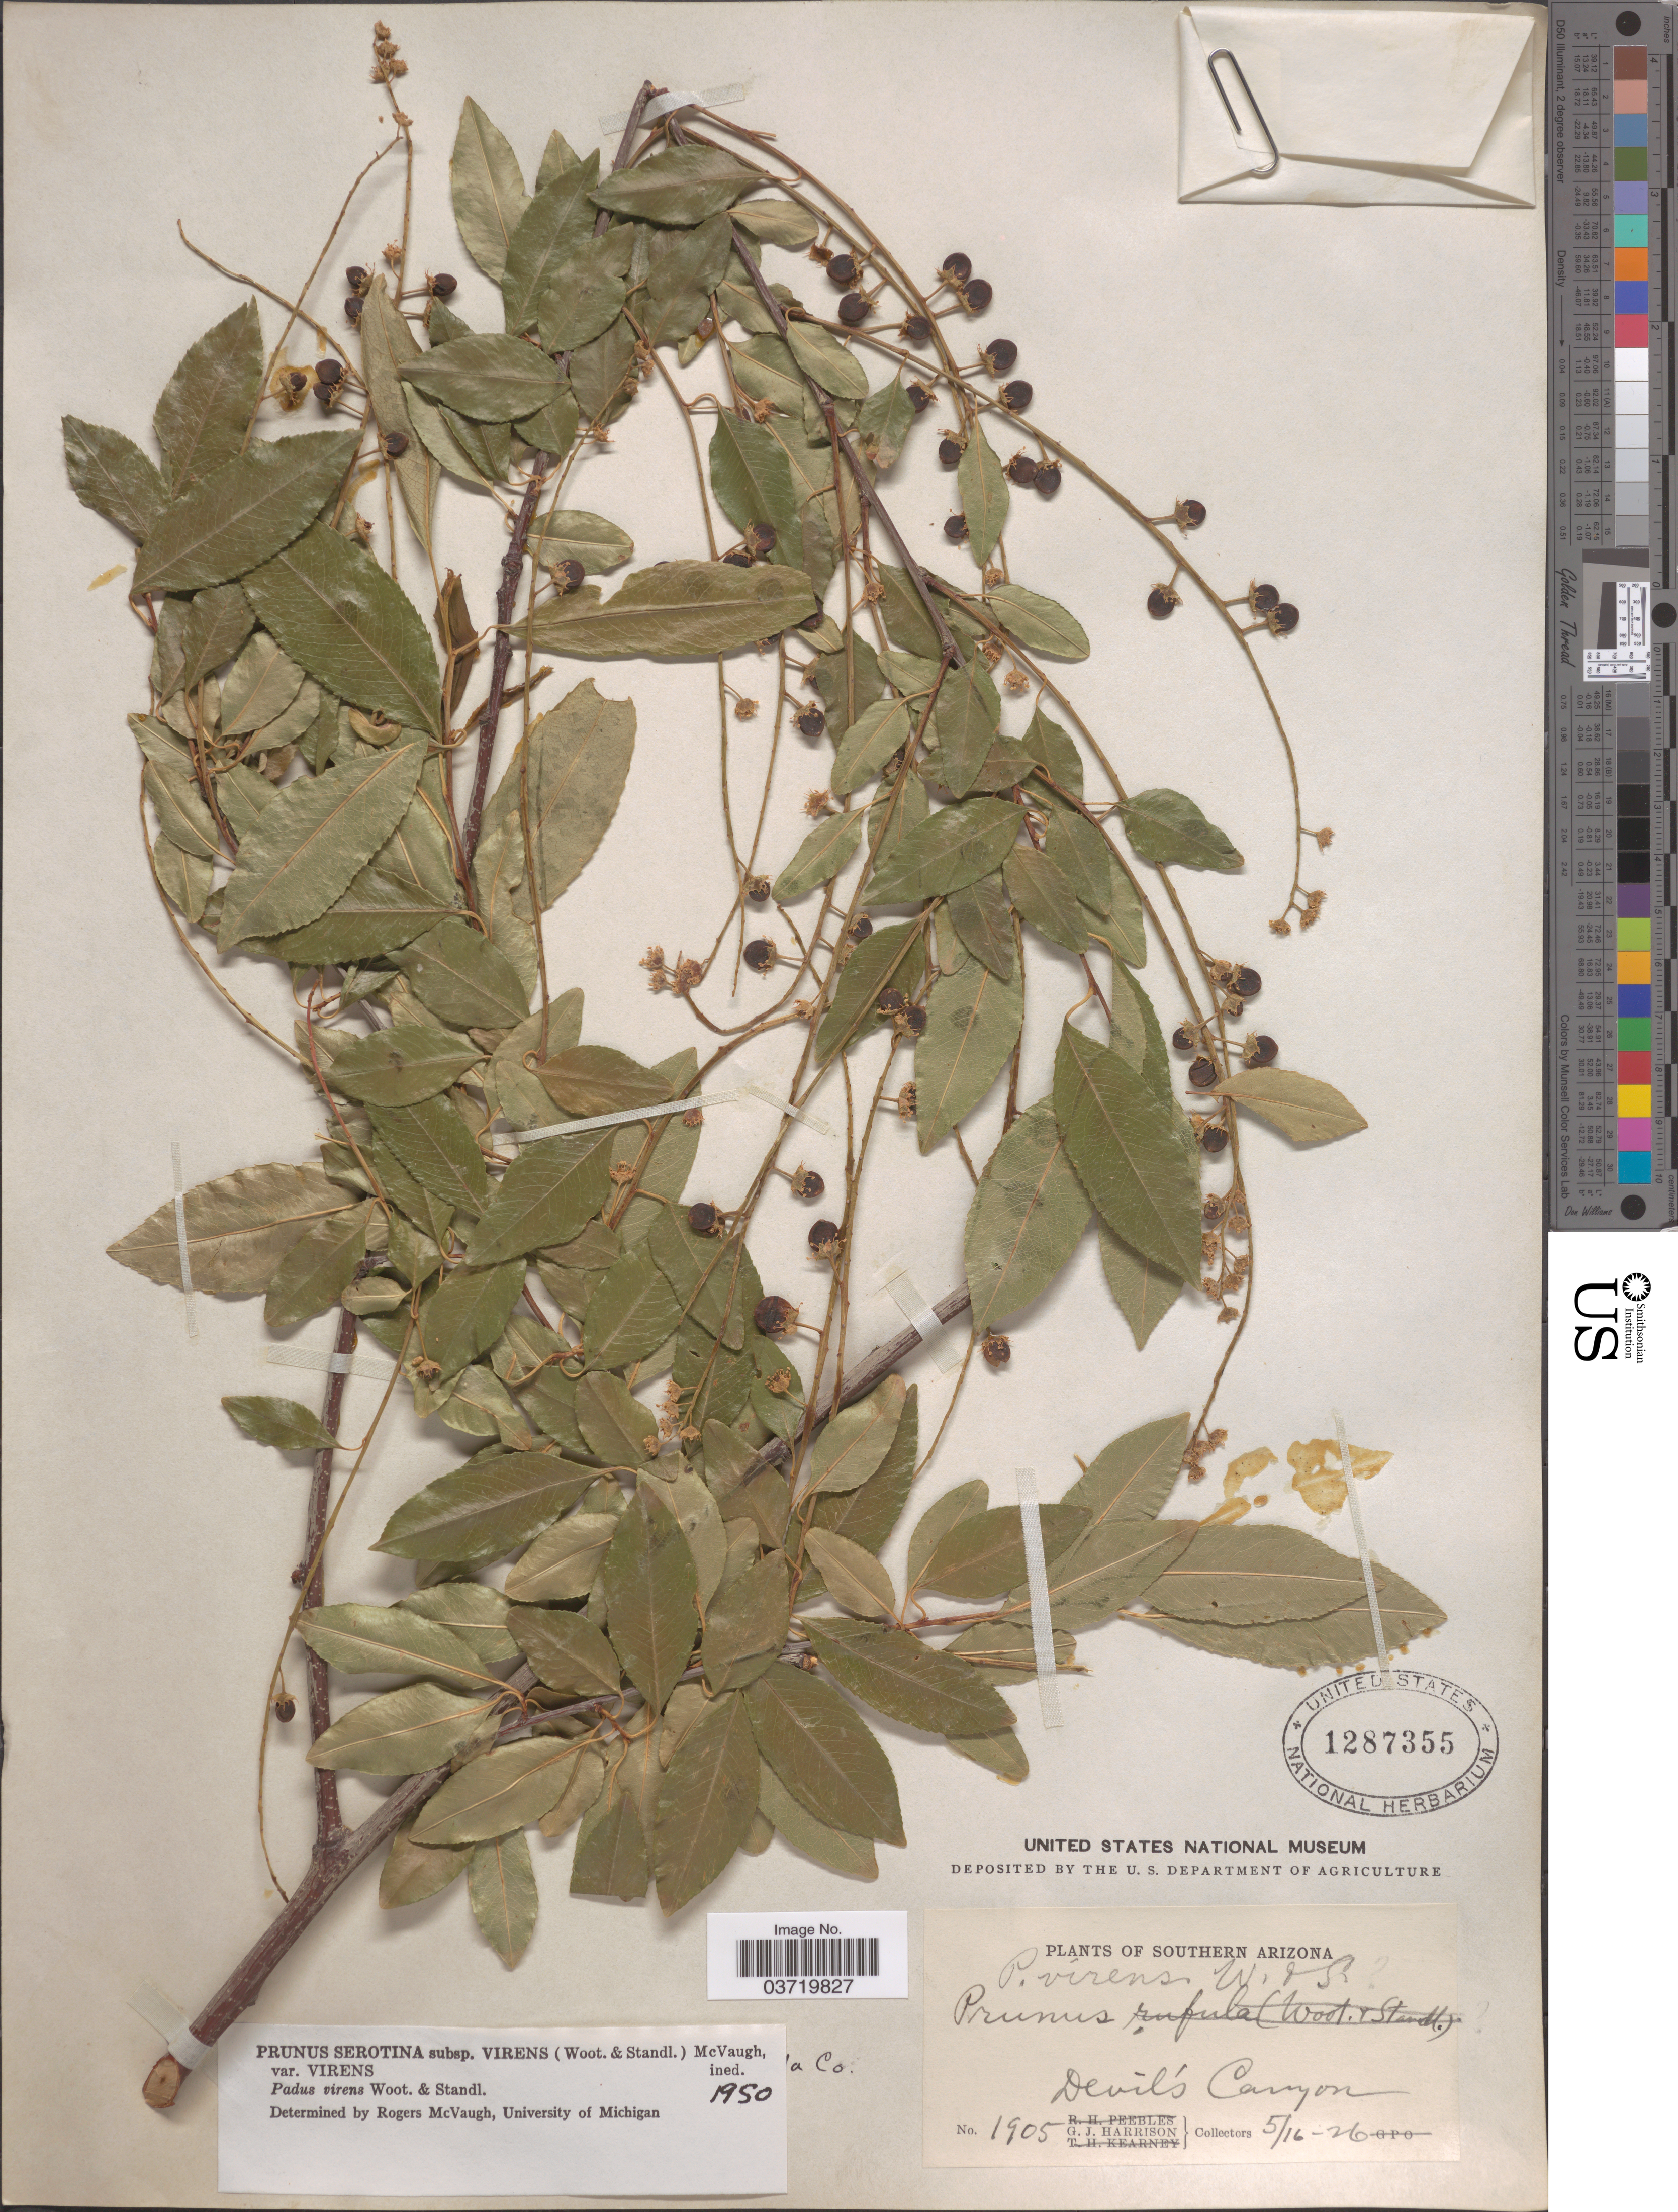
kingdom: Plantae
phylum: Tracheophyta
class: Magnoliopsida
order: Rosales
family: Rosaceae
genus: Prunus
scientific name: Prunus serotina var. rufula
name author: (Wooton & Standl.) McVaugh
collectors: G. J. Harrison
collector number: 1905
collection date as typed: Transcribed d/m/y: 16/5/26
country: United States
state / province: Arizona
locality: Southern Arizona. Devil's Canyon. [illegible text]a Co.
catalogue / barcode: US 1287355